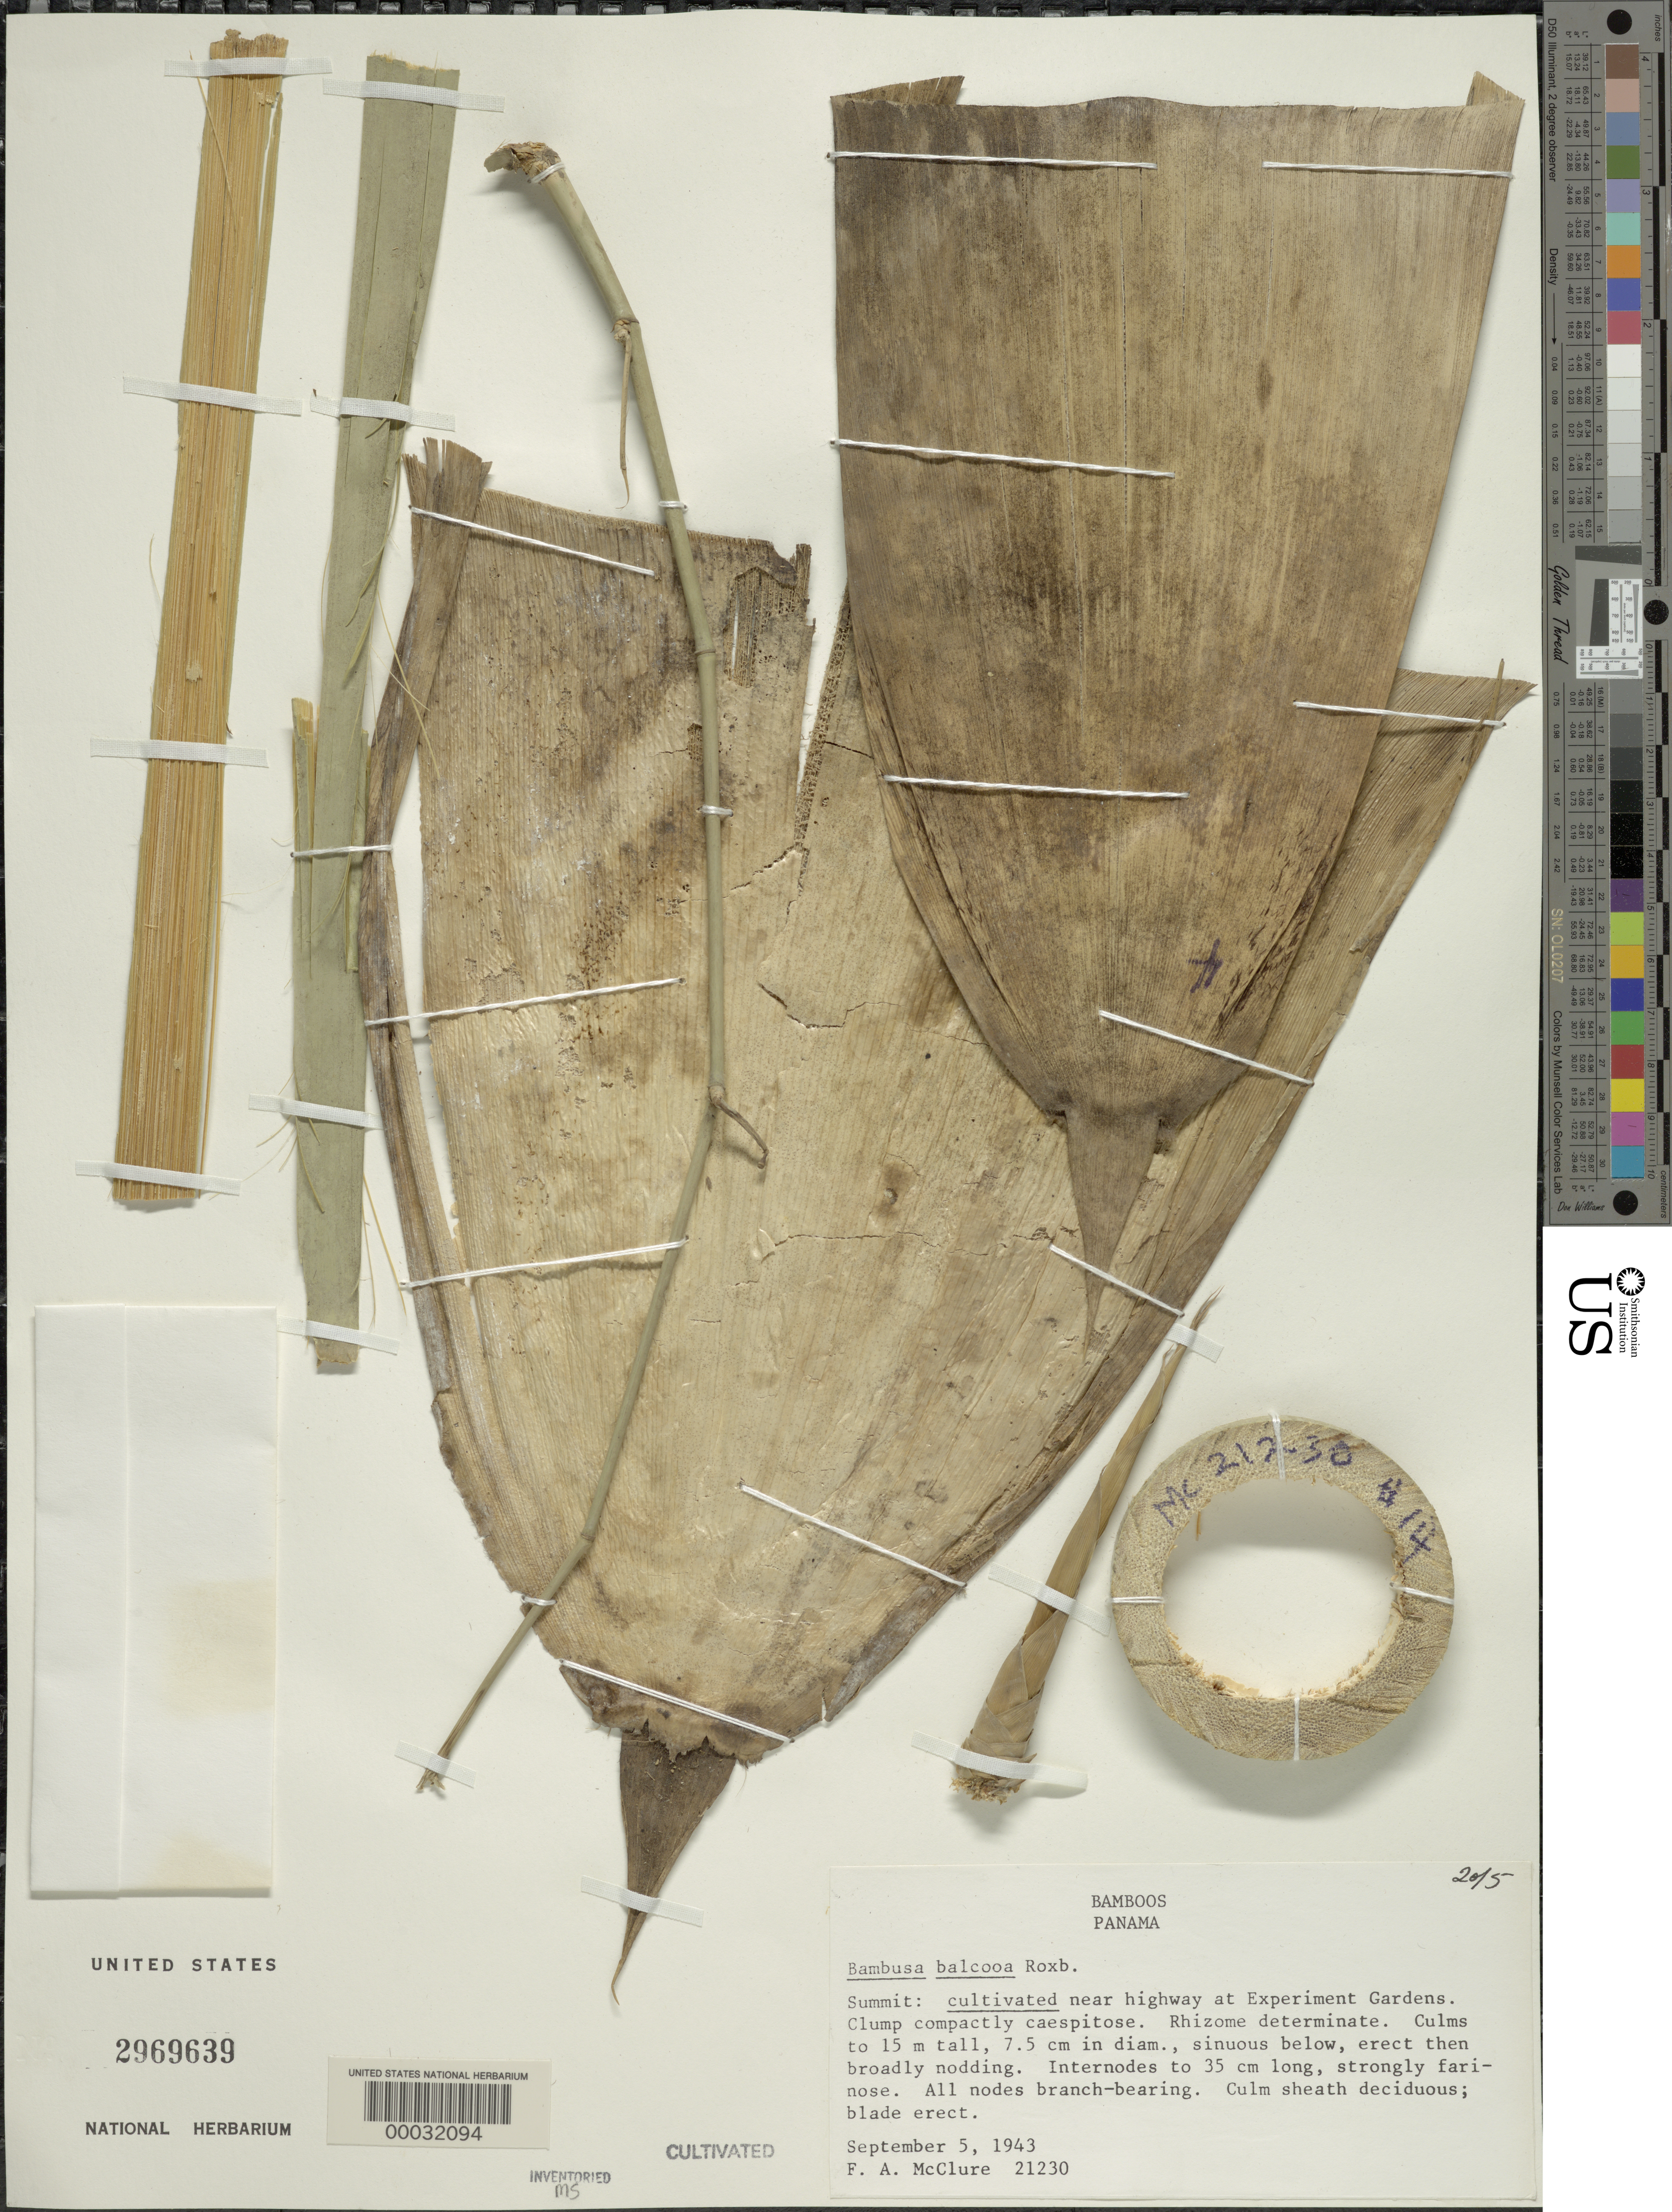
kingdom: Plantae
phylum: Tracheophyta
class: Liliopsida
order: Poales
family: Poaceae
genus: Bambusa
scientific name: Bambusa balcooa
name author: Roxb.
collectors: F. A. McClure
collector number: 21230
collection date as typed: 05 Sep 1943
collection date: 1943-09-05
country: Panama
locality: Esperimental Gardens - summit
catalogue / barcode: US 2969639